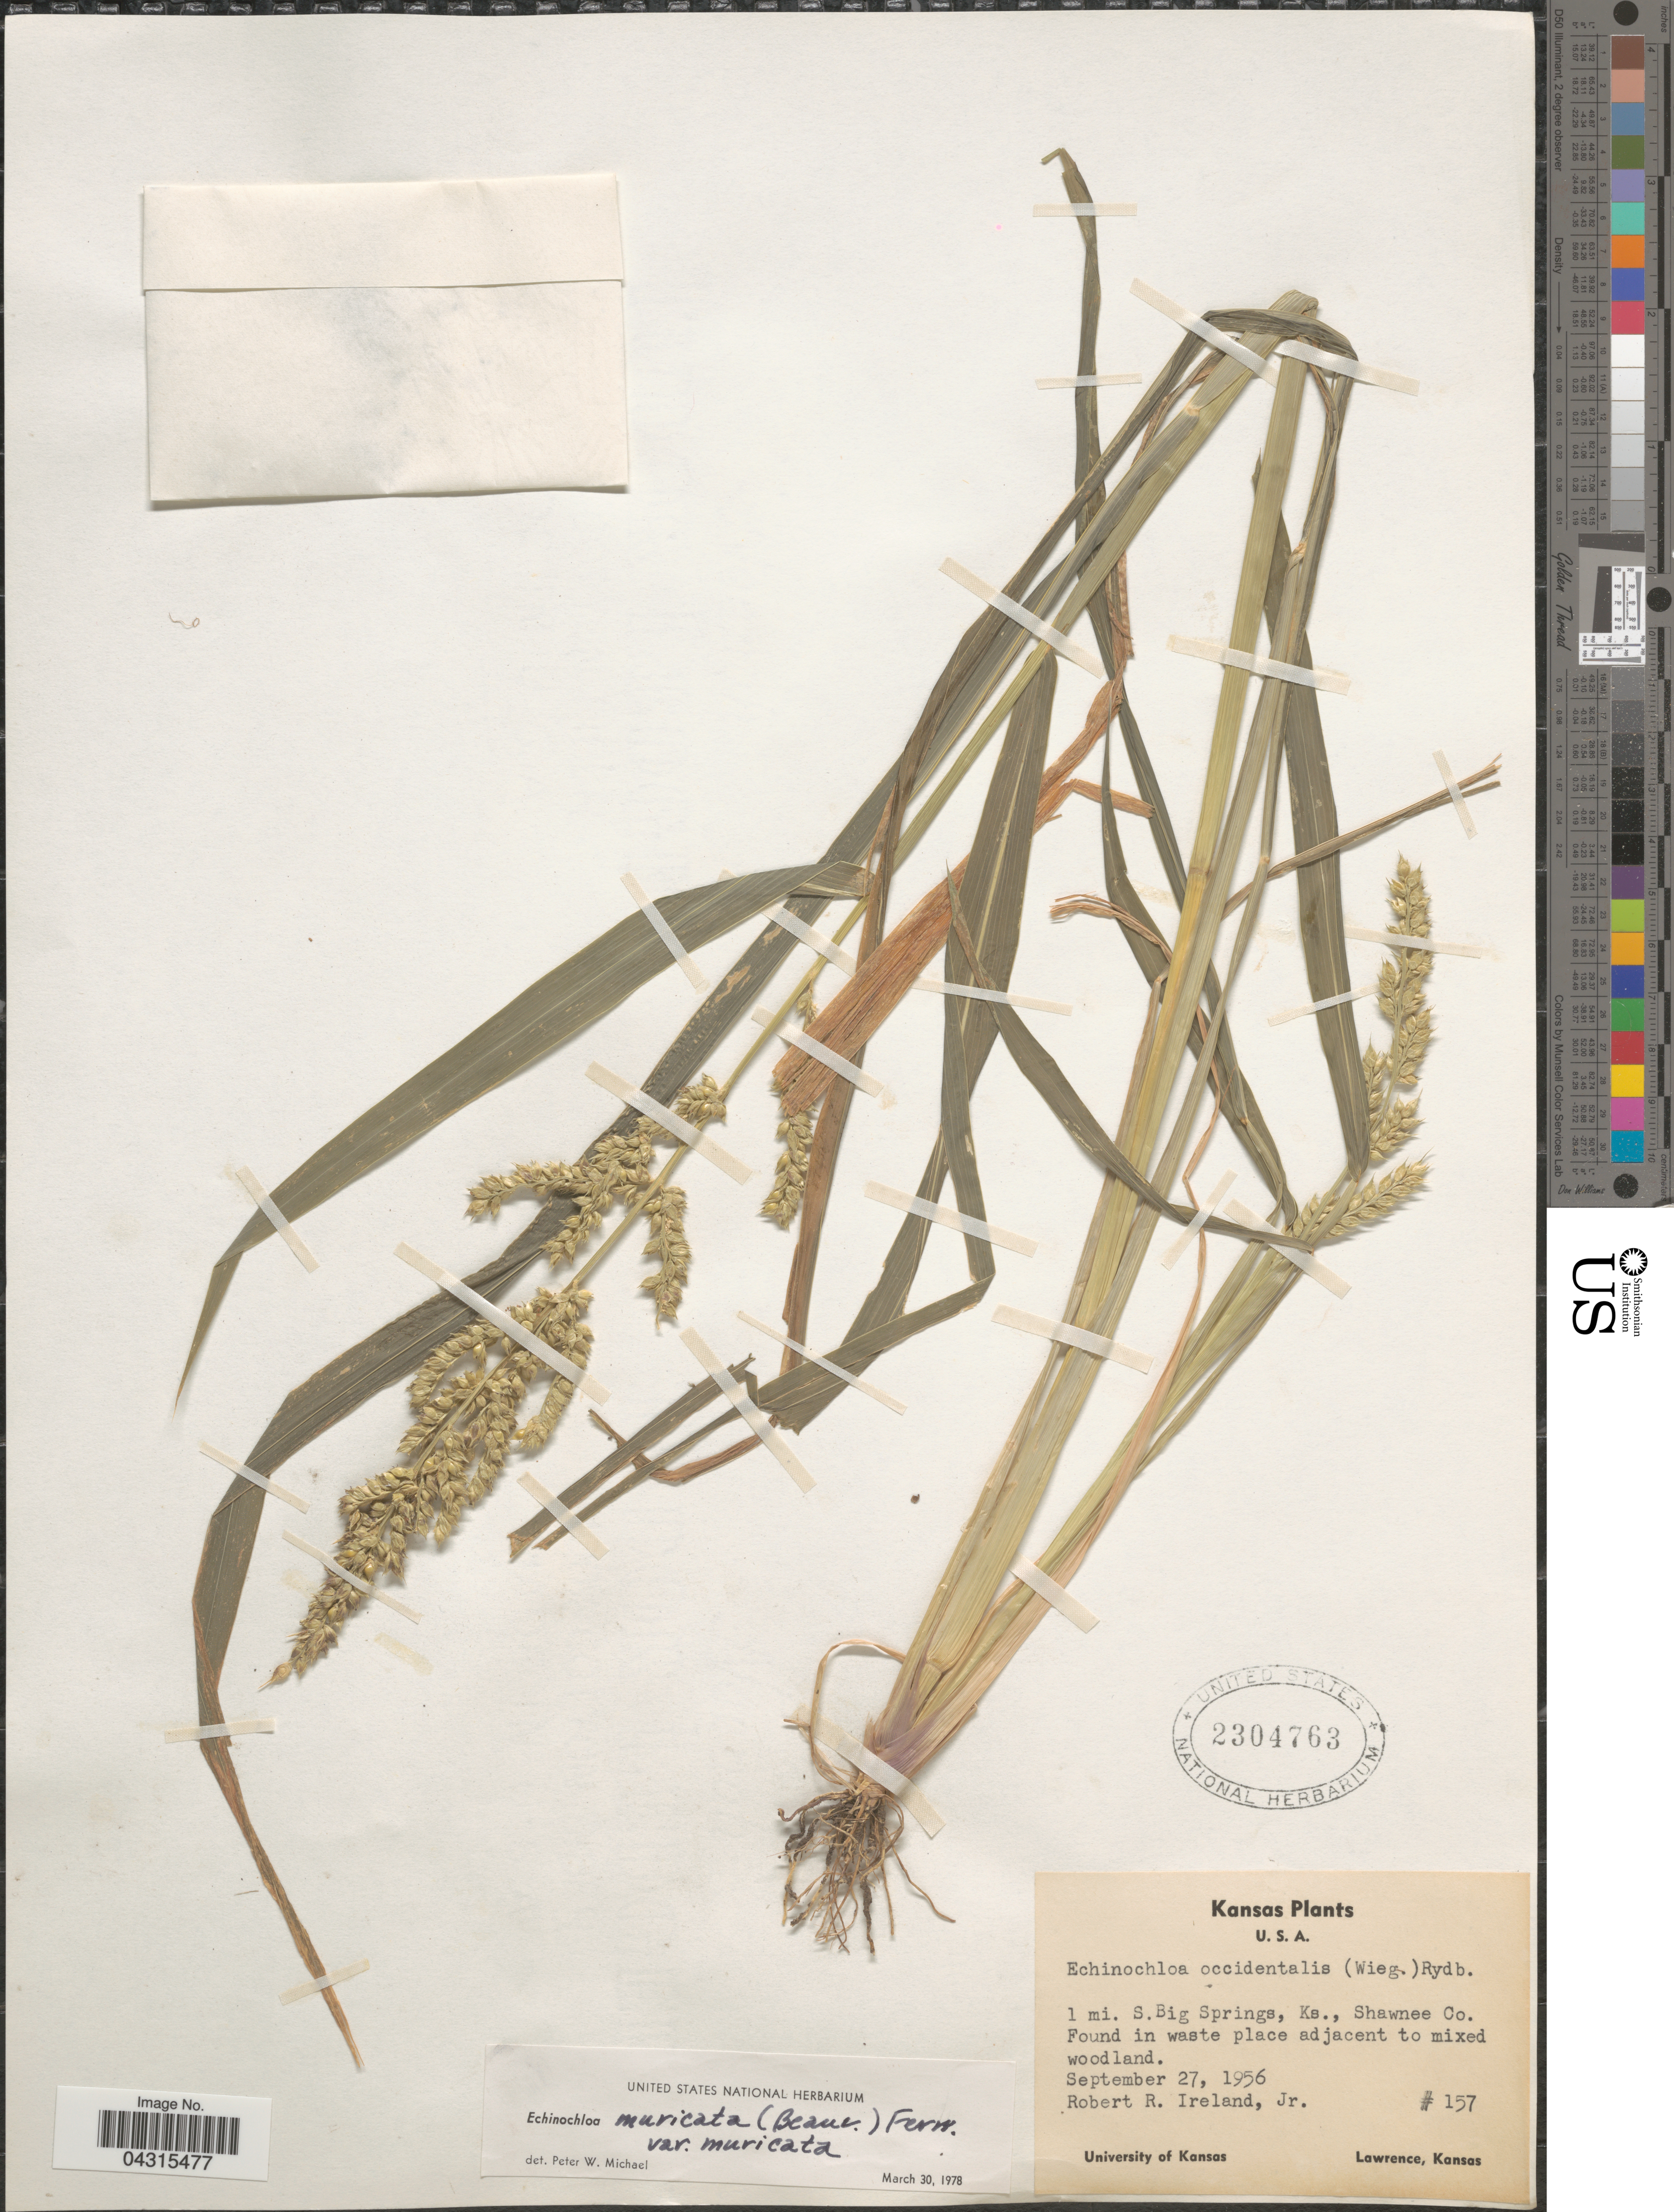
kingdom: Plantae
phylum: Tracheophyta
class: Liliopsida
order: Poales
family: Poaceae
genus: Echinochloa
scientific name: Echinochloa muricata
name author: (P. Beauv.) Fernald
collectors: R. Ireland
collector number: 157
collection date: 1956-09-27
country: United States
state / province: Kansas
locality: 1 mi. S. Big Springs, Shawnee Co.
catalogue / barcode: US 2304763